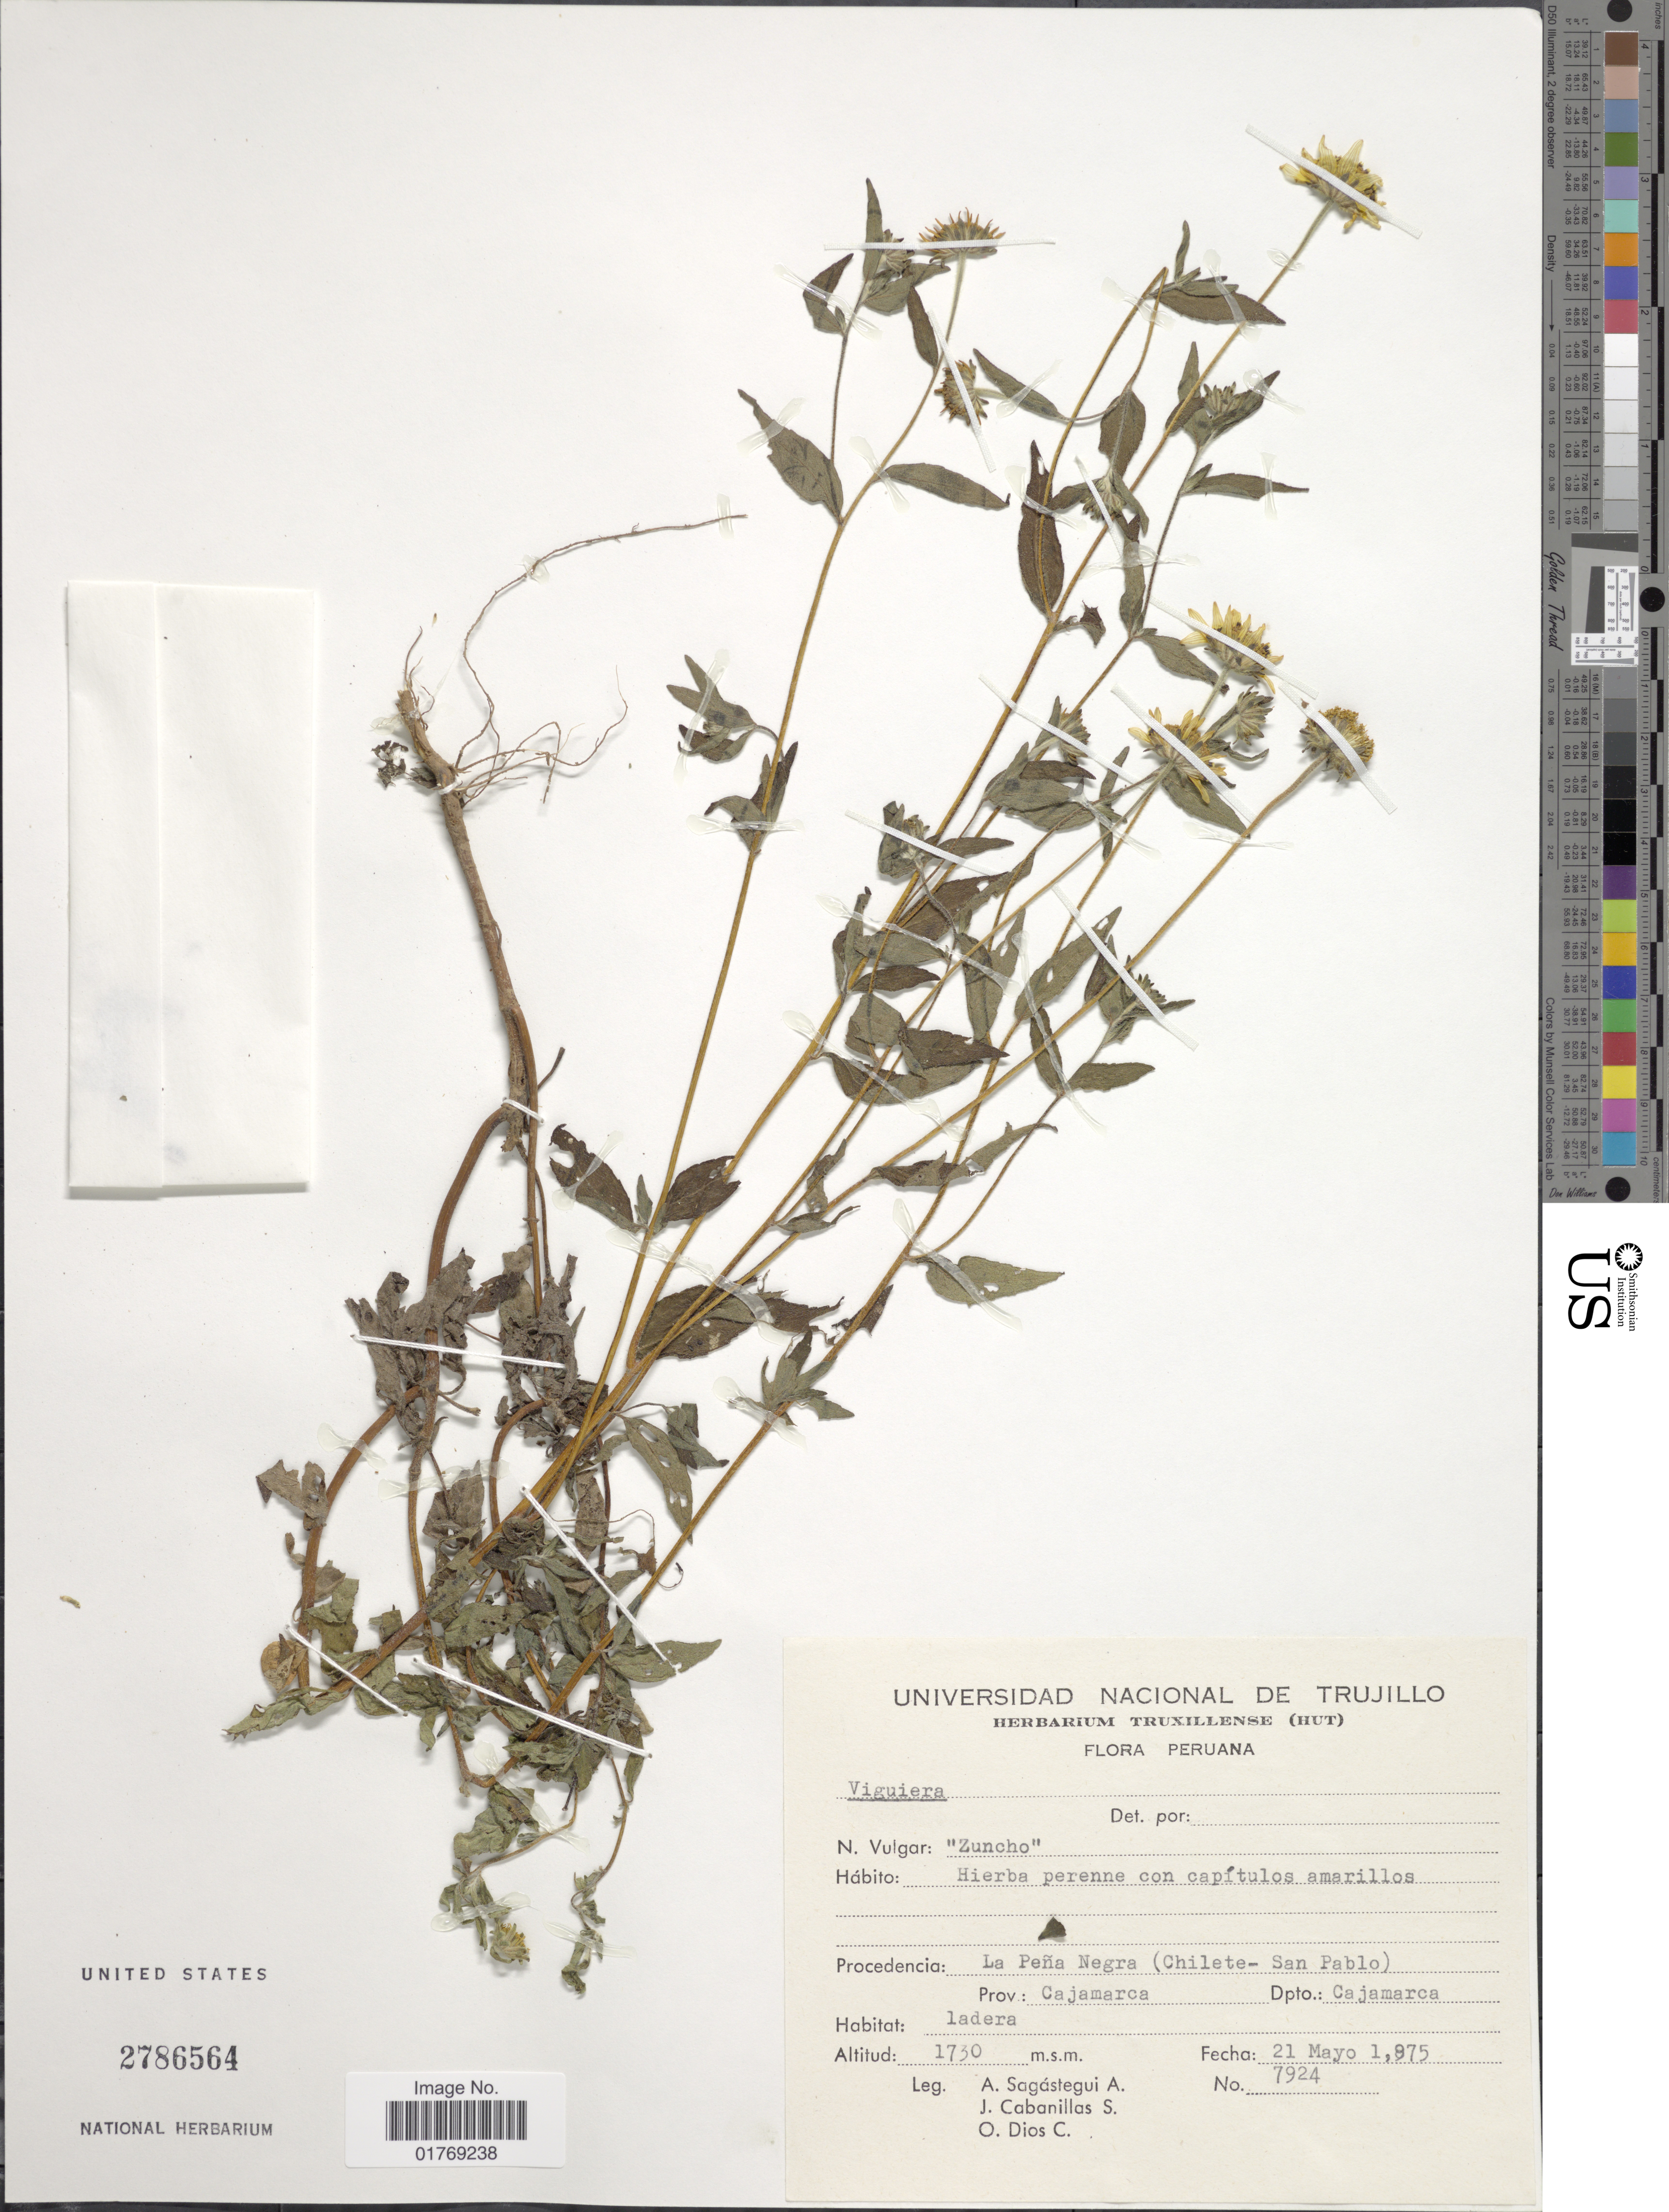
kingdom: Plantae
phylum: Tracheophyta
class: Magnoliopsida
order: Asterales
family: Asteraceae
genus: Viguiera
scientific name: Viguiera sp.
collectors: A. Sagástegui A., J. Cabanillas S. & O. Dios C.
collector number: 7924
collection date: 1975-05-21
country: Peru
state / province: Cajamarca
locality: La Peña Negra (Chilete- San Pablo). Prov: Cajamarca. Dpto.: Cajamarca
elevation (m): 1730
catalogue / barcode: US 2786564